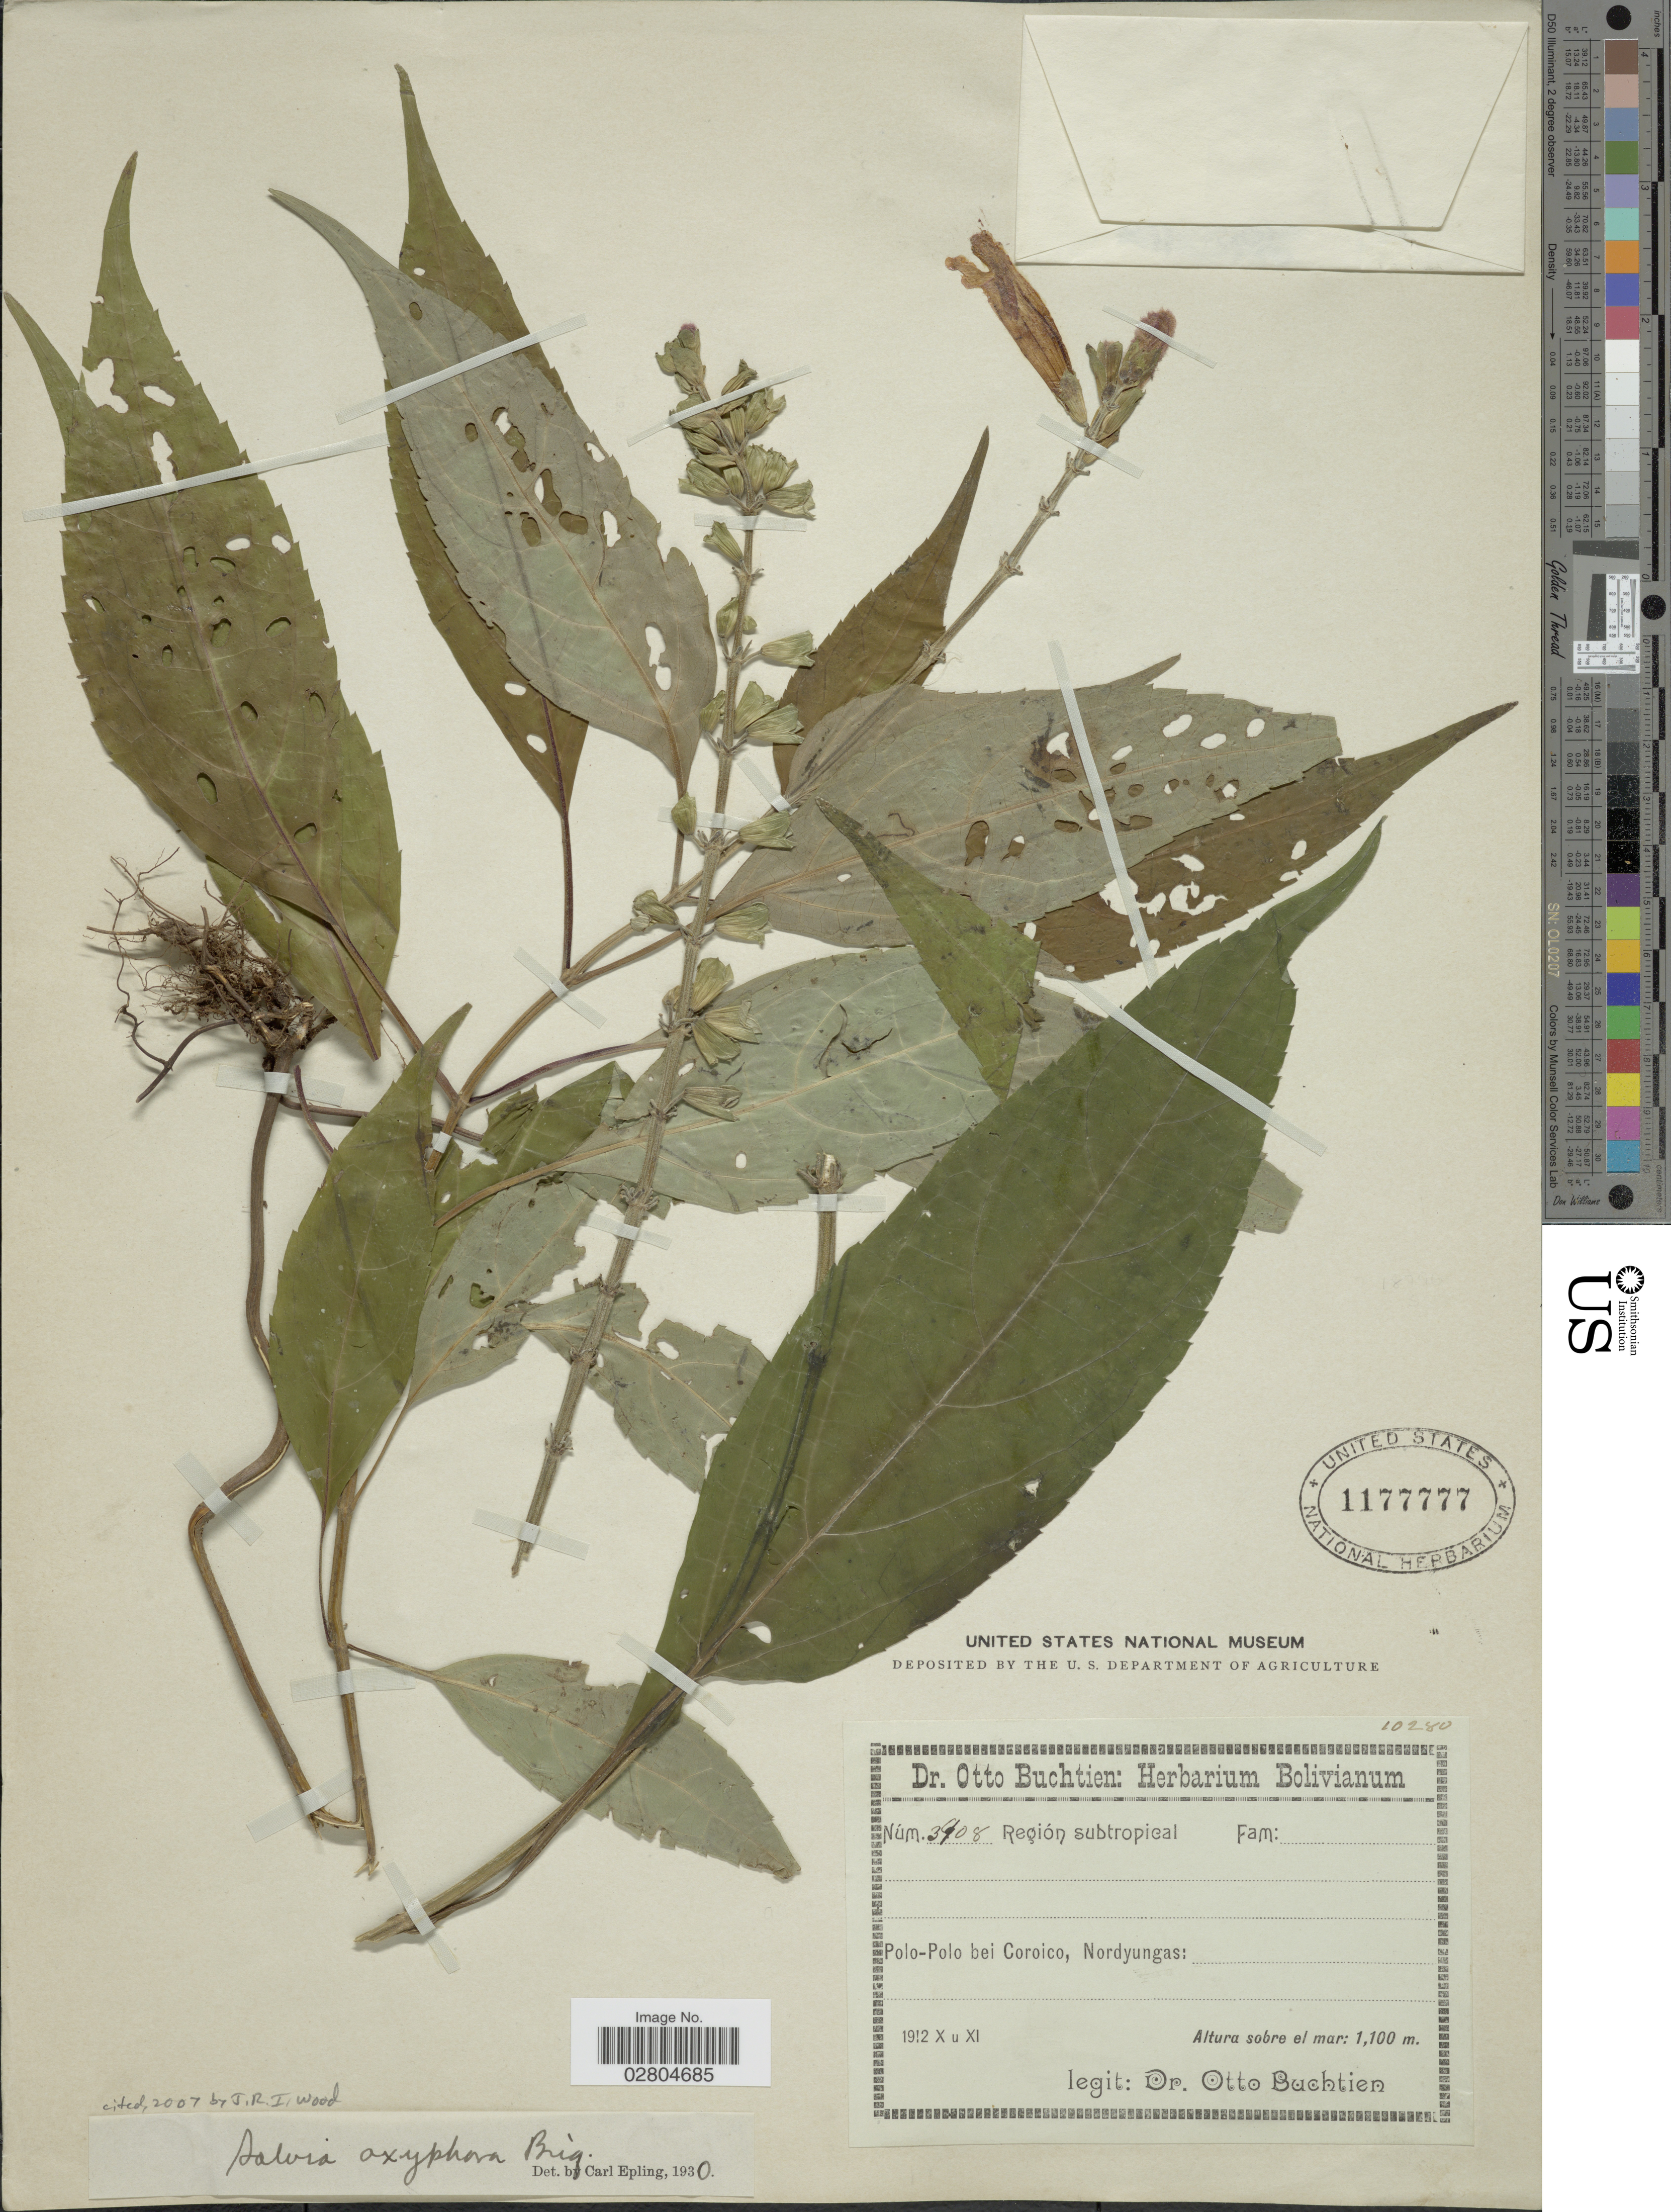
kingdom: Plantae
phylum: Tracheophyta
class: Magnoliopsida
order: Lamiales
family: Lamiaceae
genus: Salvia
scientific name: Salvia oxyphora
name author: Briq.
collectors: O. Buchtien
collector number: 3908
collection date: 1912-10/1912-11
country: Bolivia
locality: Región subtropical. Polo-Polo bei Coroico, Nordyungas.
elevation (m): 1100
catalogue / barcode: US 1177777